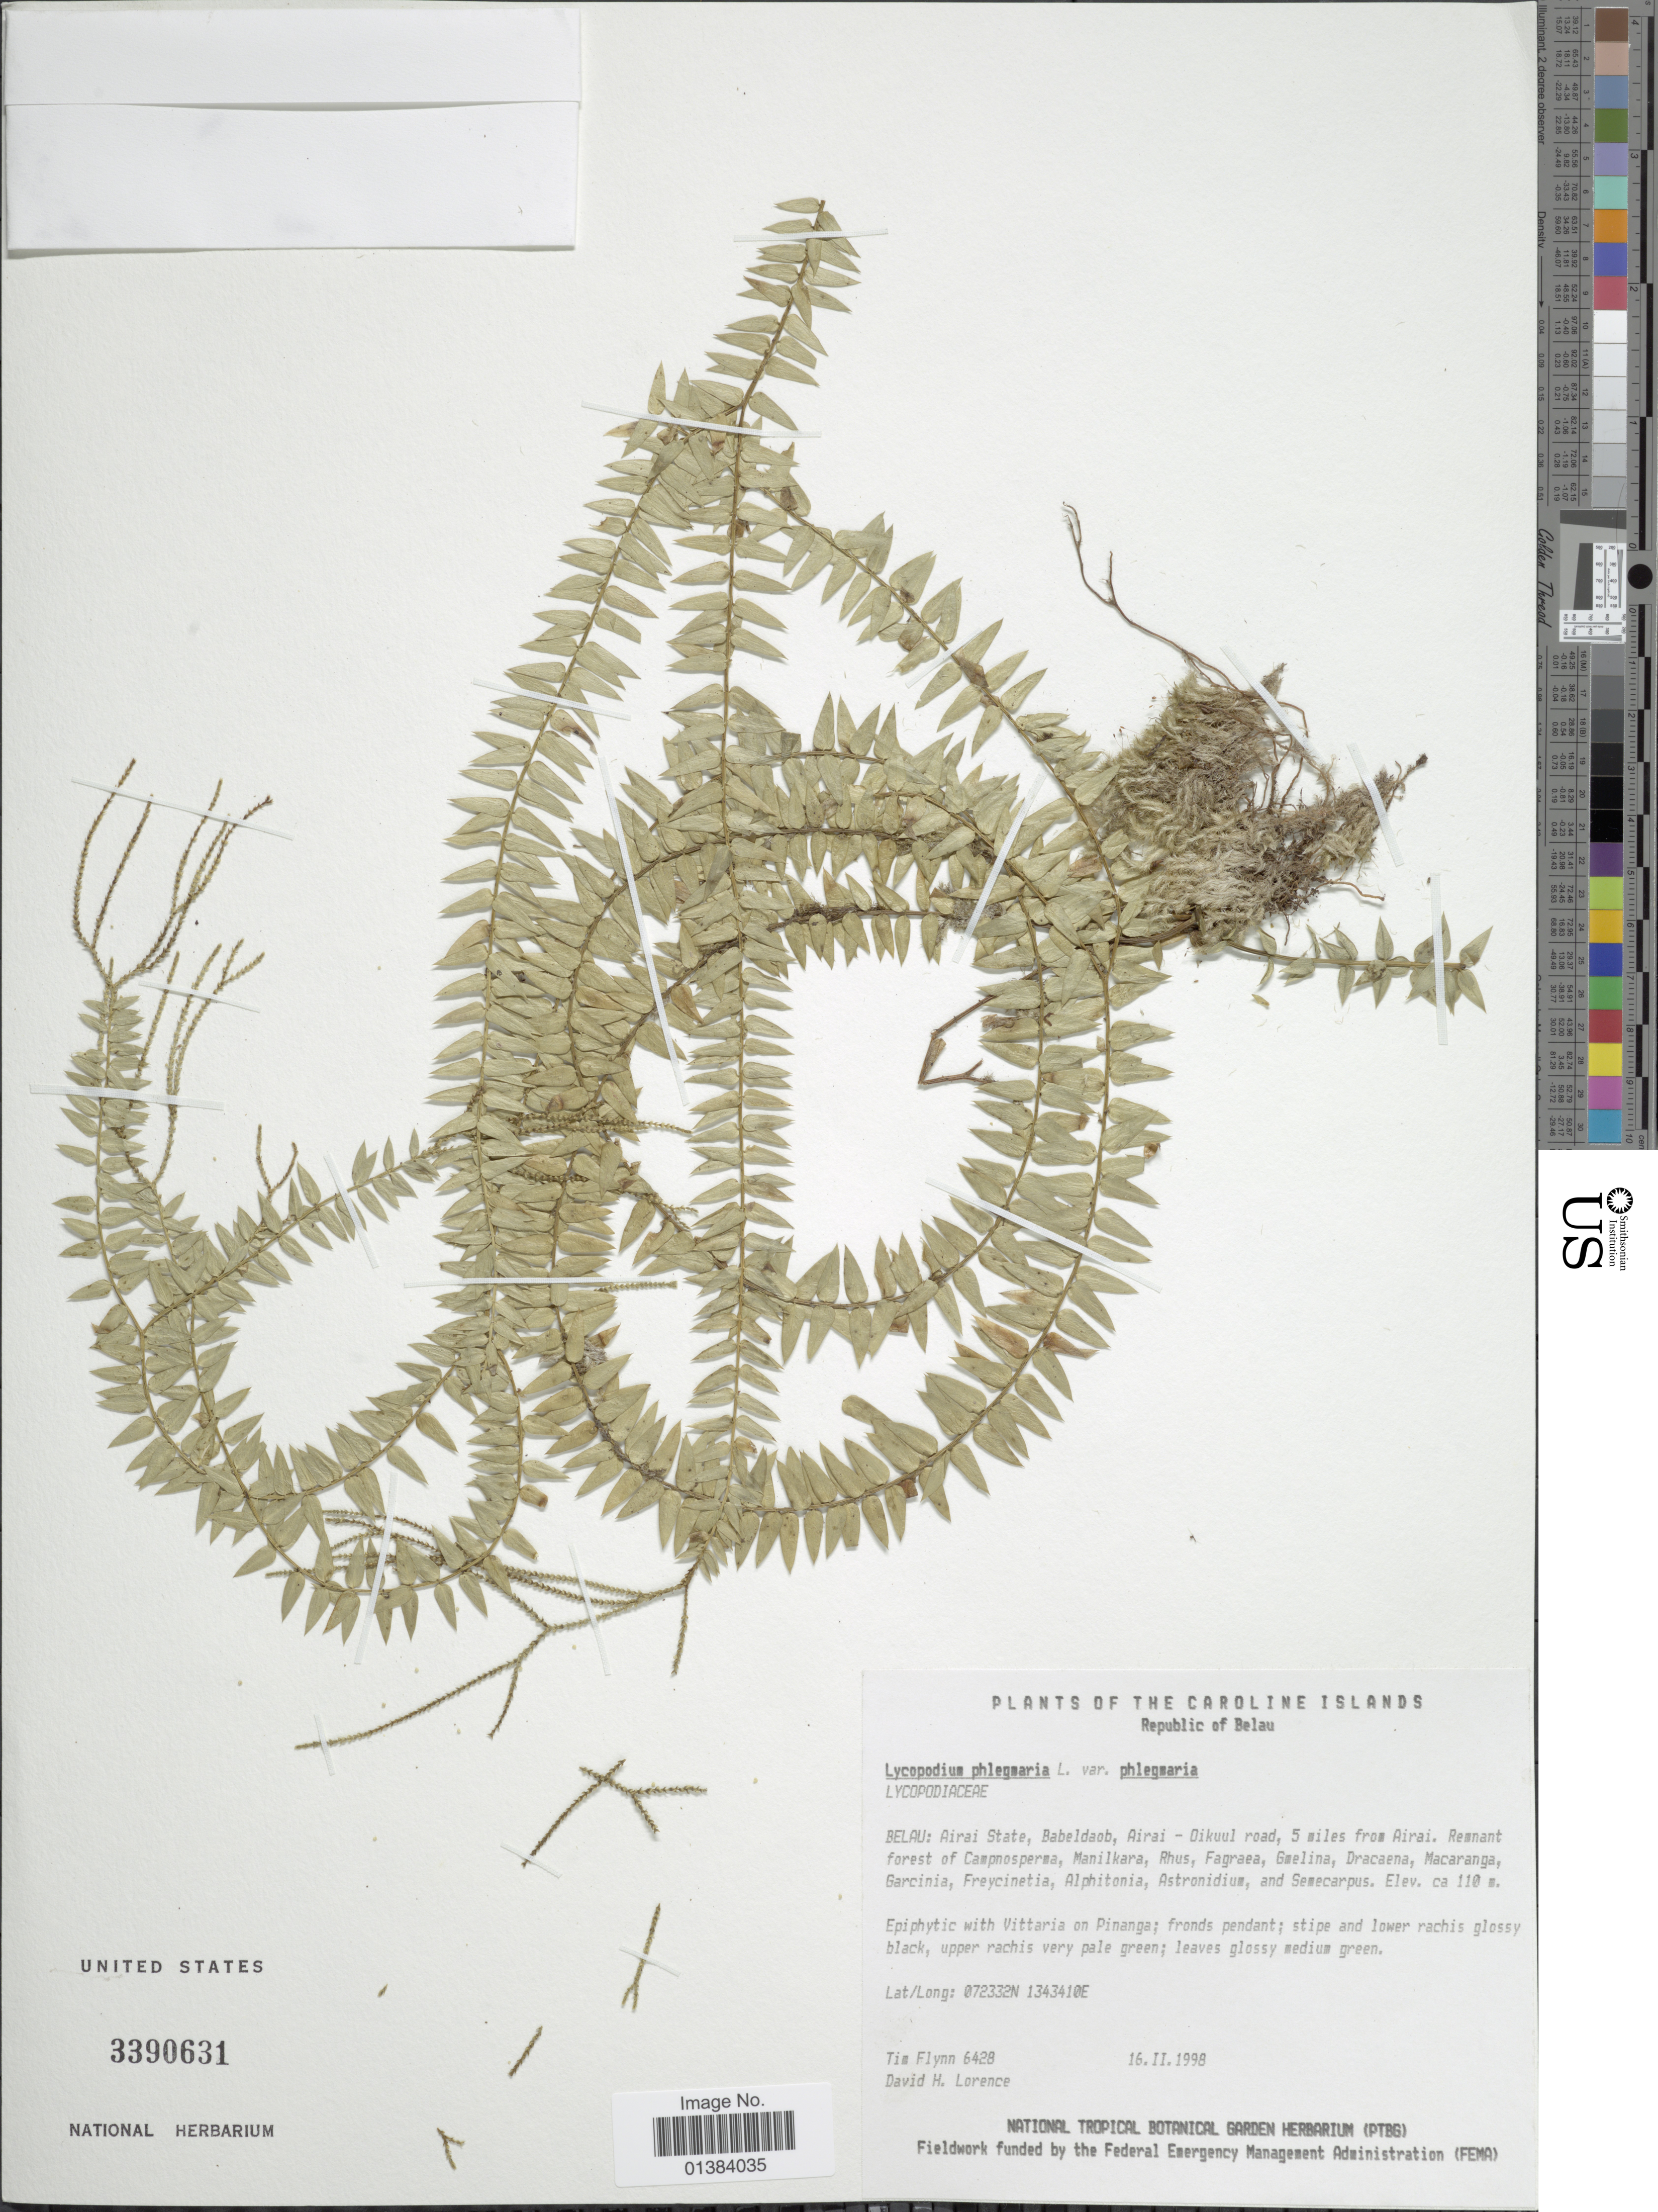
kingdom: Plantae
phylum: Tracheophyta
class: Lycopodiopsida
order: Lycopodiales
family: Lycopodiaceae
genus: Phlegmariurus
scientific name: Phlegmariurus phlegmaria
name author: (L.) Holub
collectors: T. Flynn & D. Lorence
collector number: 6428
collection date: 1998-02-16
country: Palau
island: Babeldaob [Babelthuap]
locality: Caroline Islands. Airai State, Babeldaob, Airai-Oikuul road, 5 miles from Airai.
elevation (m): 110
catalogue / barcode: US 3390631